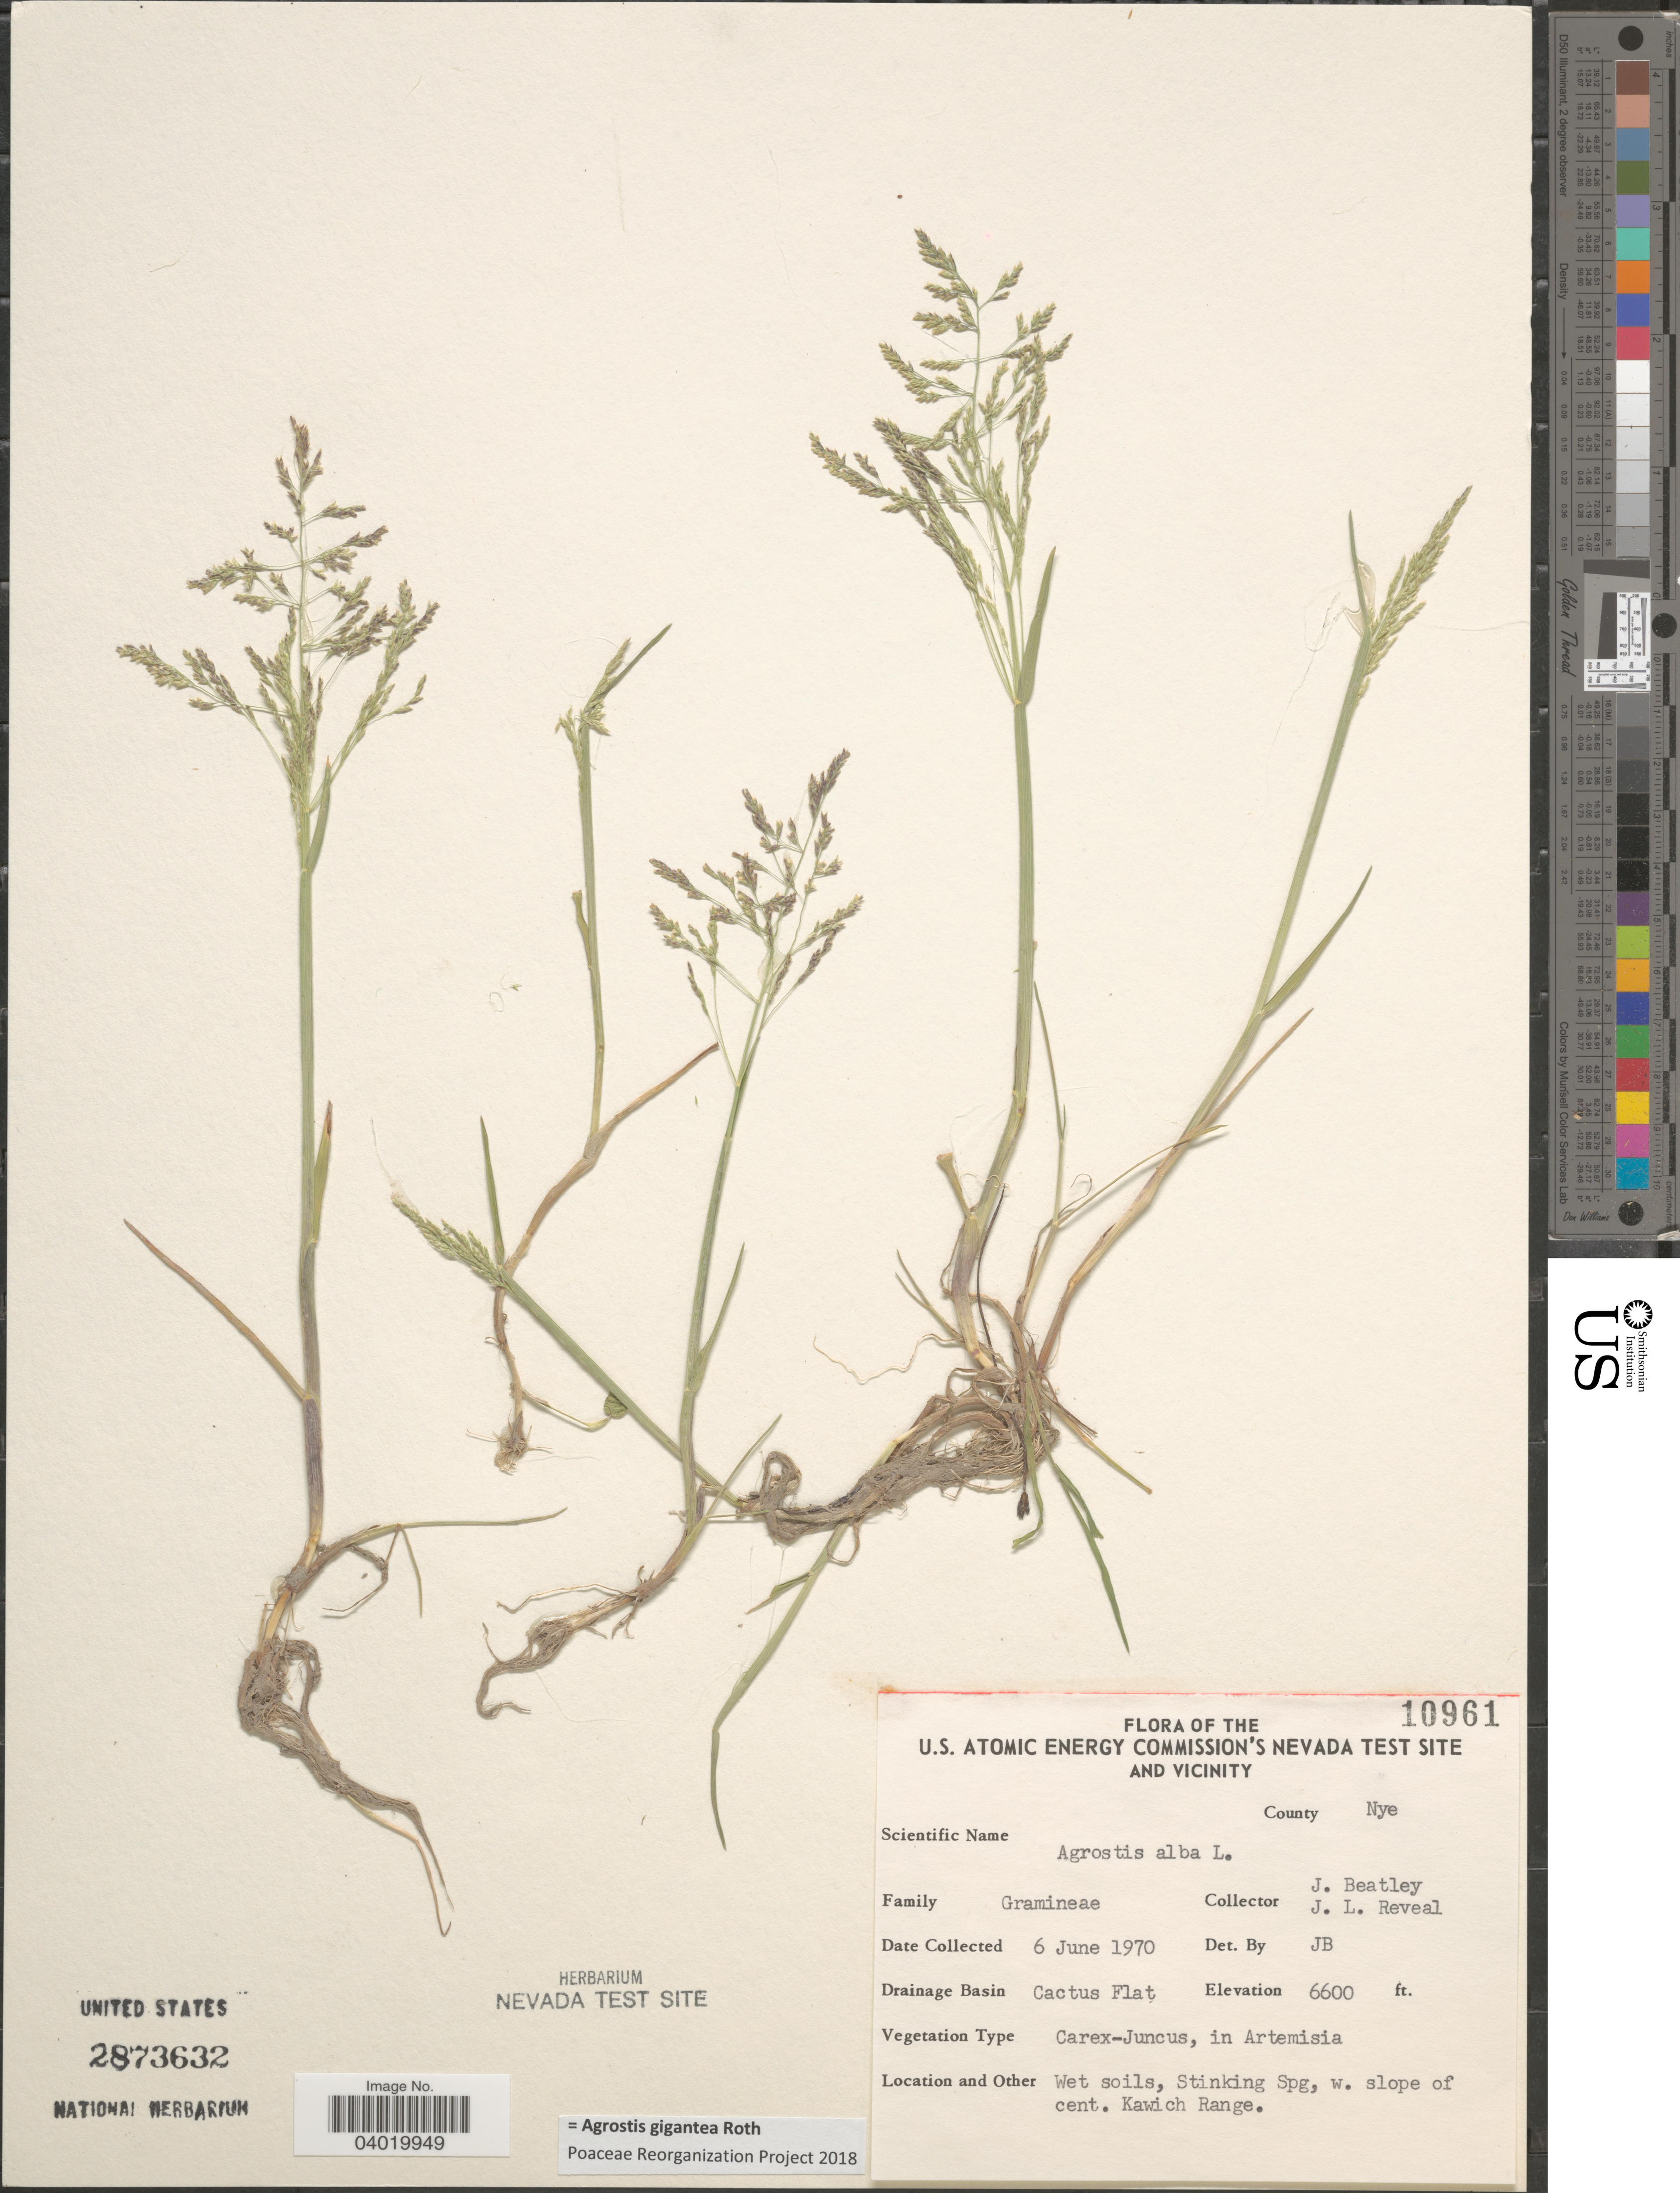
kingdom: Plantae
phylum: Tracheophyta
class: Liliopsida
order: Poales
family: Poaceae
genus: Agrostis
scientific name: Agrostis gigantea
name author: Roth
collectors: J. C. Beatley & J. L. Reveal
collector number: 10961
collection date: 1970-06-06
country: United States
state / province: Nevada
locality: U.S. Atomic Energy Commission's Nevada Test Site And Vicinity. County Nye. Drainage Basin Cactus Flat. Stinking Spg, w. slope of cent. Kawich Range.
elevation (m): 2012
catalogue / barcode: US 2873632